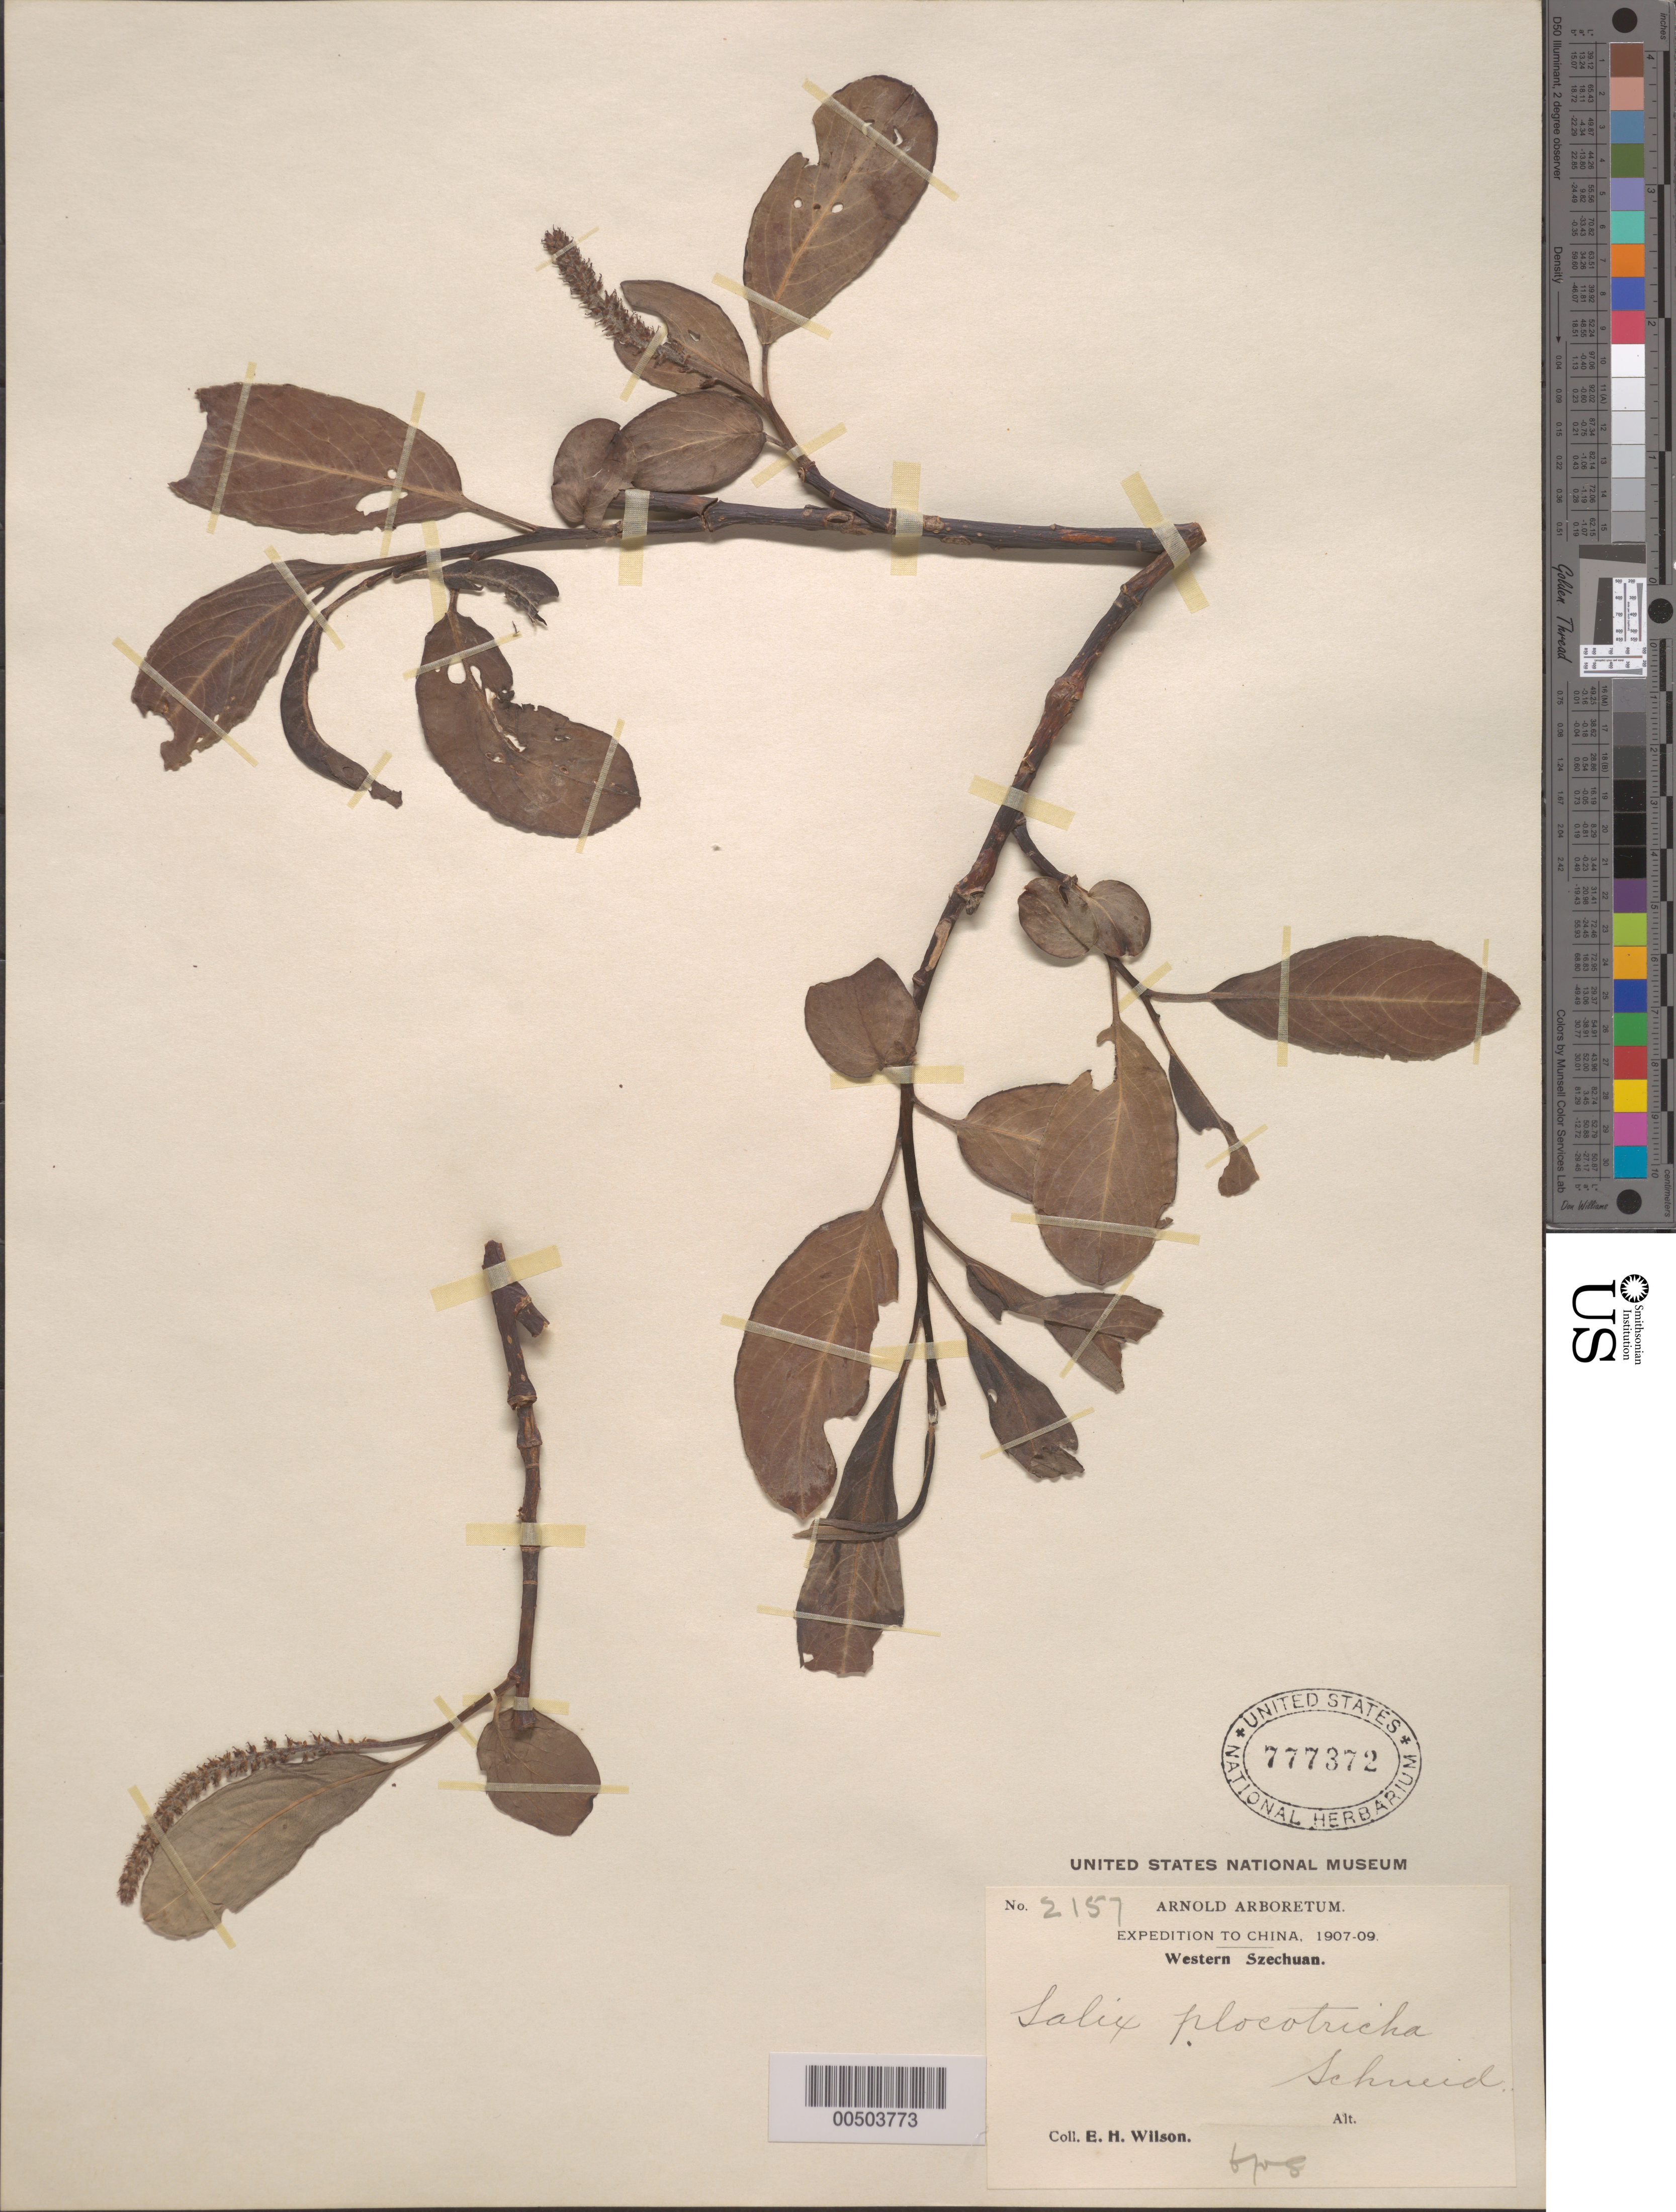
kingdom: Plantae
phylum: Tracheophyta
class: Magnoliopsida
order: Malpighiales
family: Salicaceae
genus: Salix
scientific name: Salix plocotricha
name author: C.K. Schneid. in Sarg.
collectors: E. H. Wilson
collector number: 2157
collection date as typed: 1907 to -- --- 1909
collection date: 1907/1909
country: China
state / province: Sichuan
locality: Western Szechuan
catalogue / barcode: US 777372